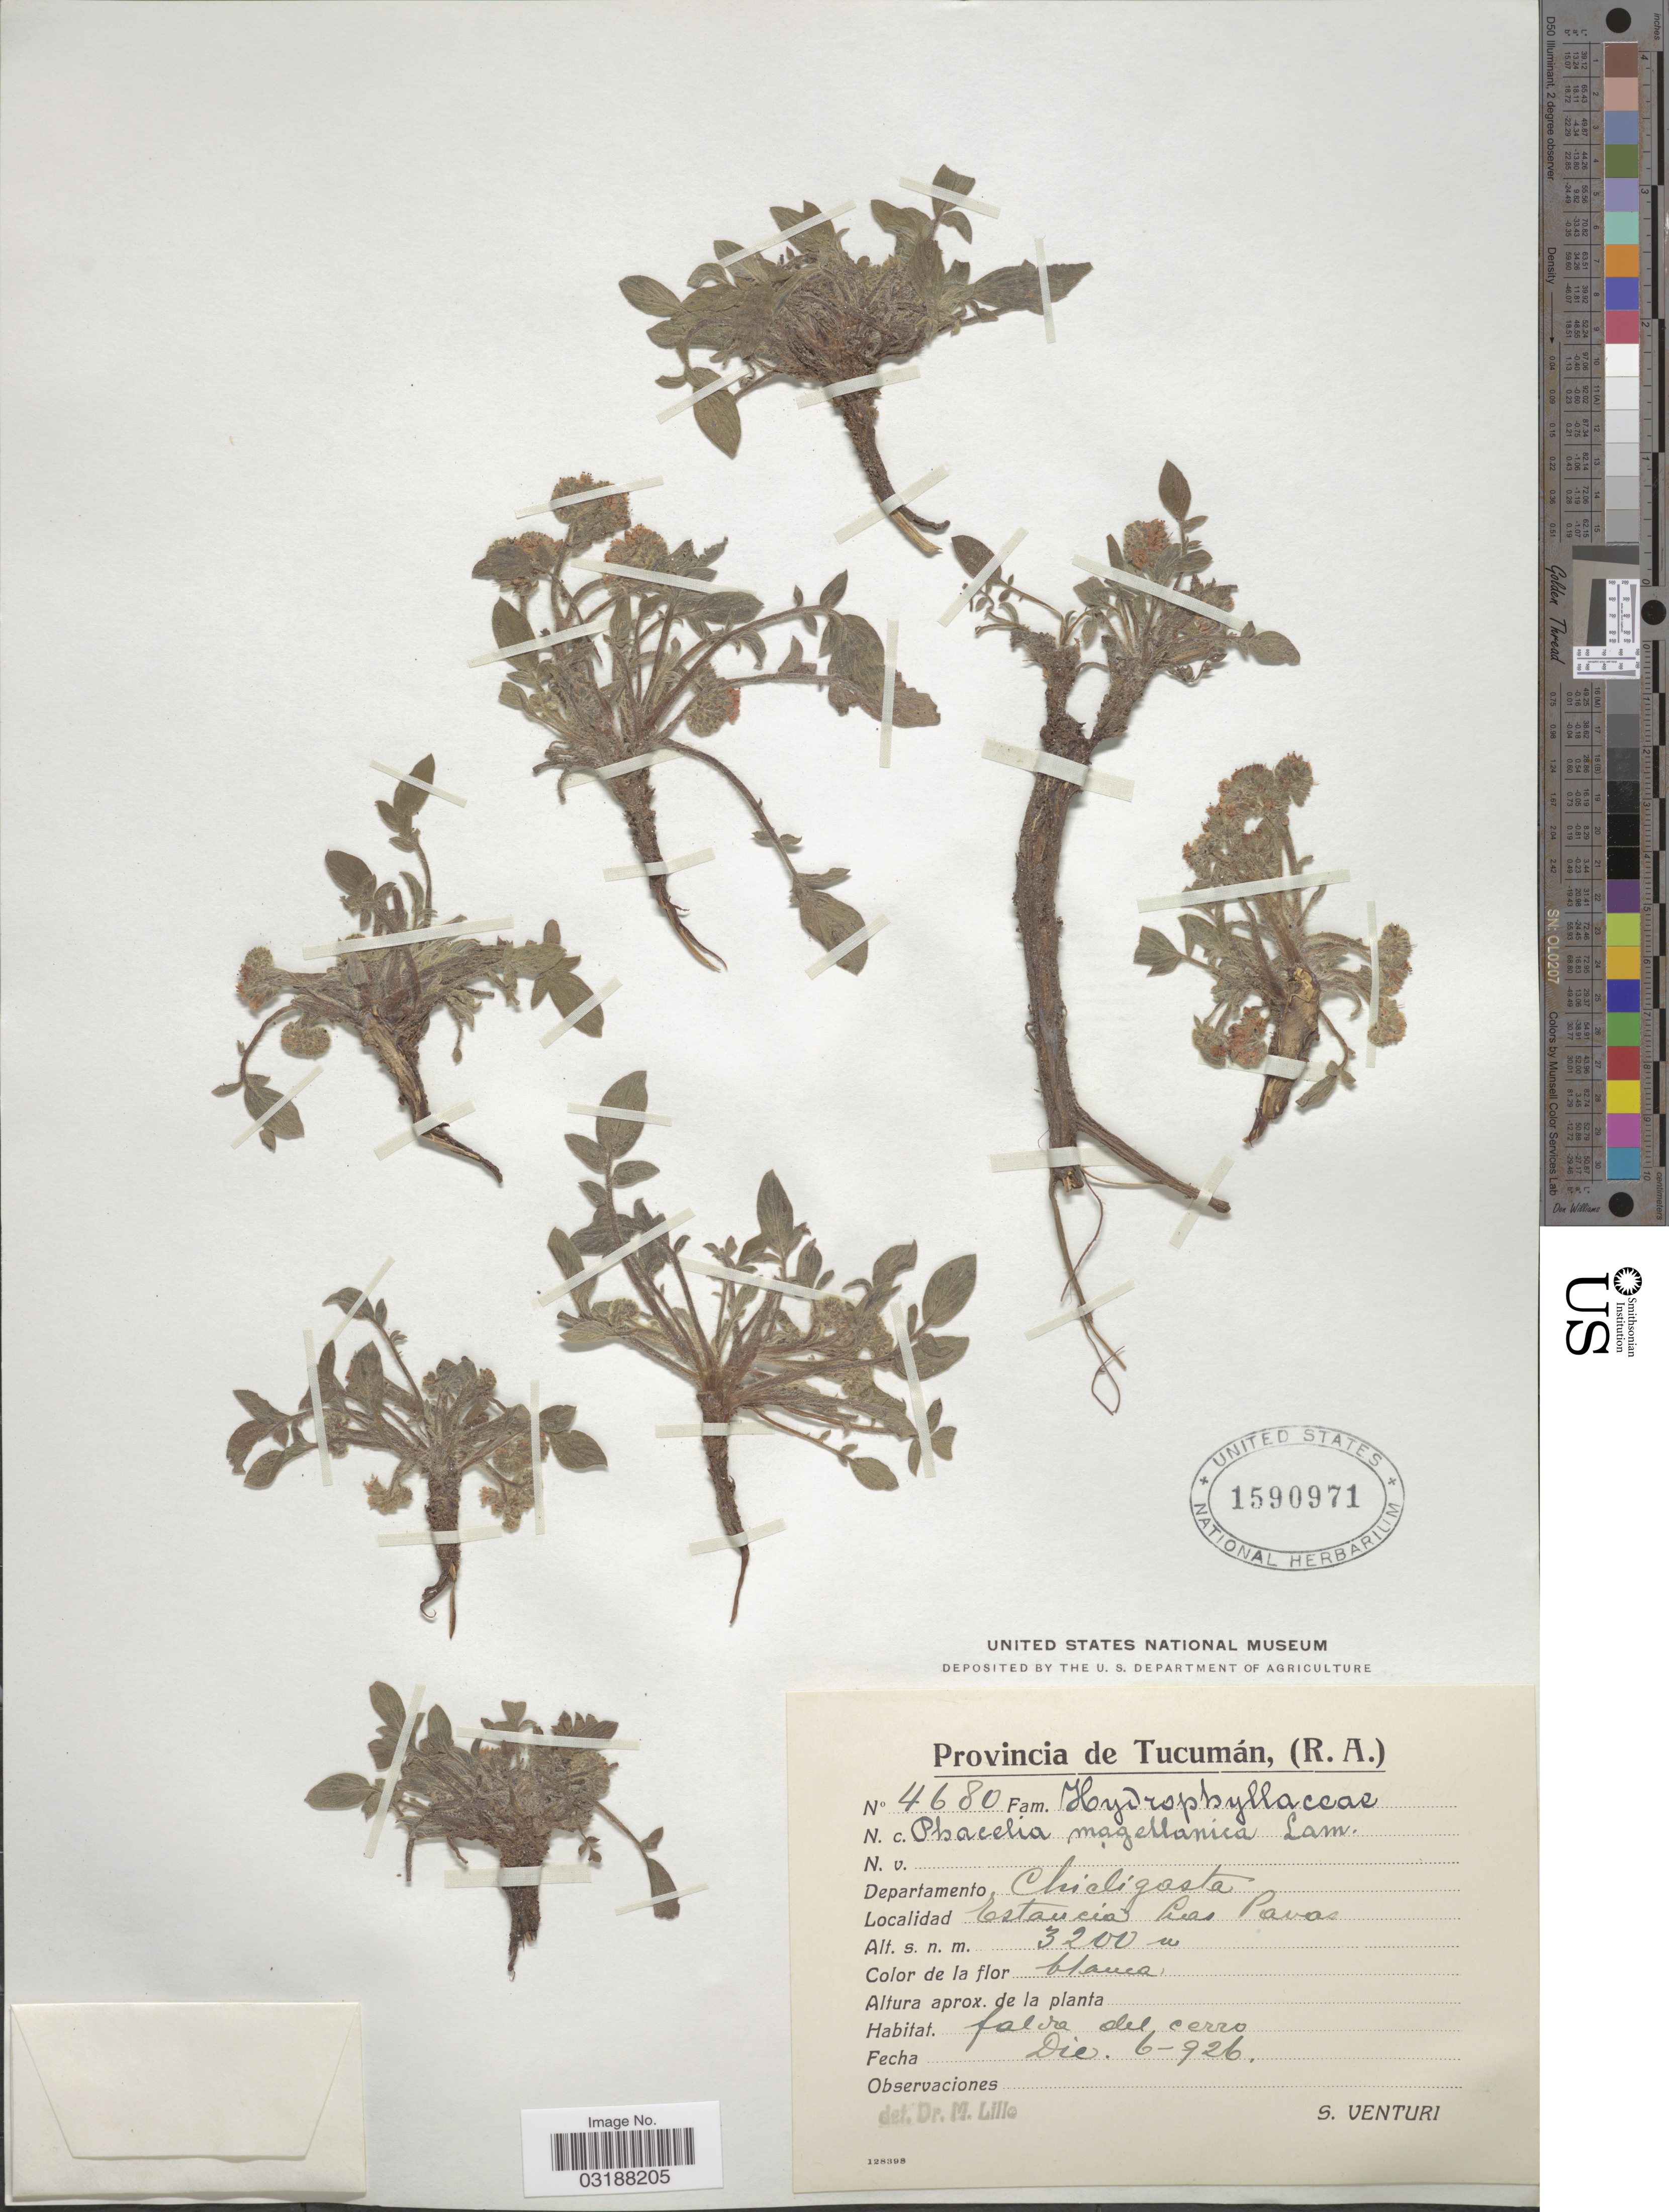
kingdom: Plantae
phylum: Tracheophyta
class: Magnoliopsida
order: Boraginales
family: Hydrophyllaceae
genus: Phacelia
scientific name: Phacelia magellanica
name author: (Lam.) Coville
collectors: S. Venturi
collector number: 4680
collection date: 1926-12-06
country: Argentina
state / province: Tucuman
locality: Provincia de Tucumán, (R.A.) Departamento Chicligasta, Estancia Las Pavas.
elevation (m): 3200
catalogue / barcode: US 1590971